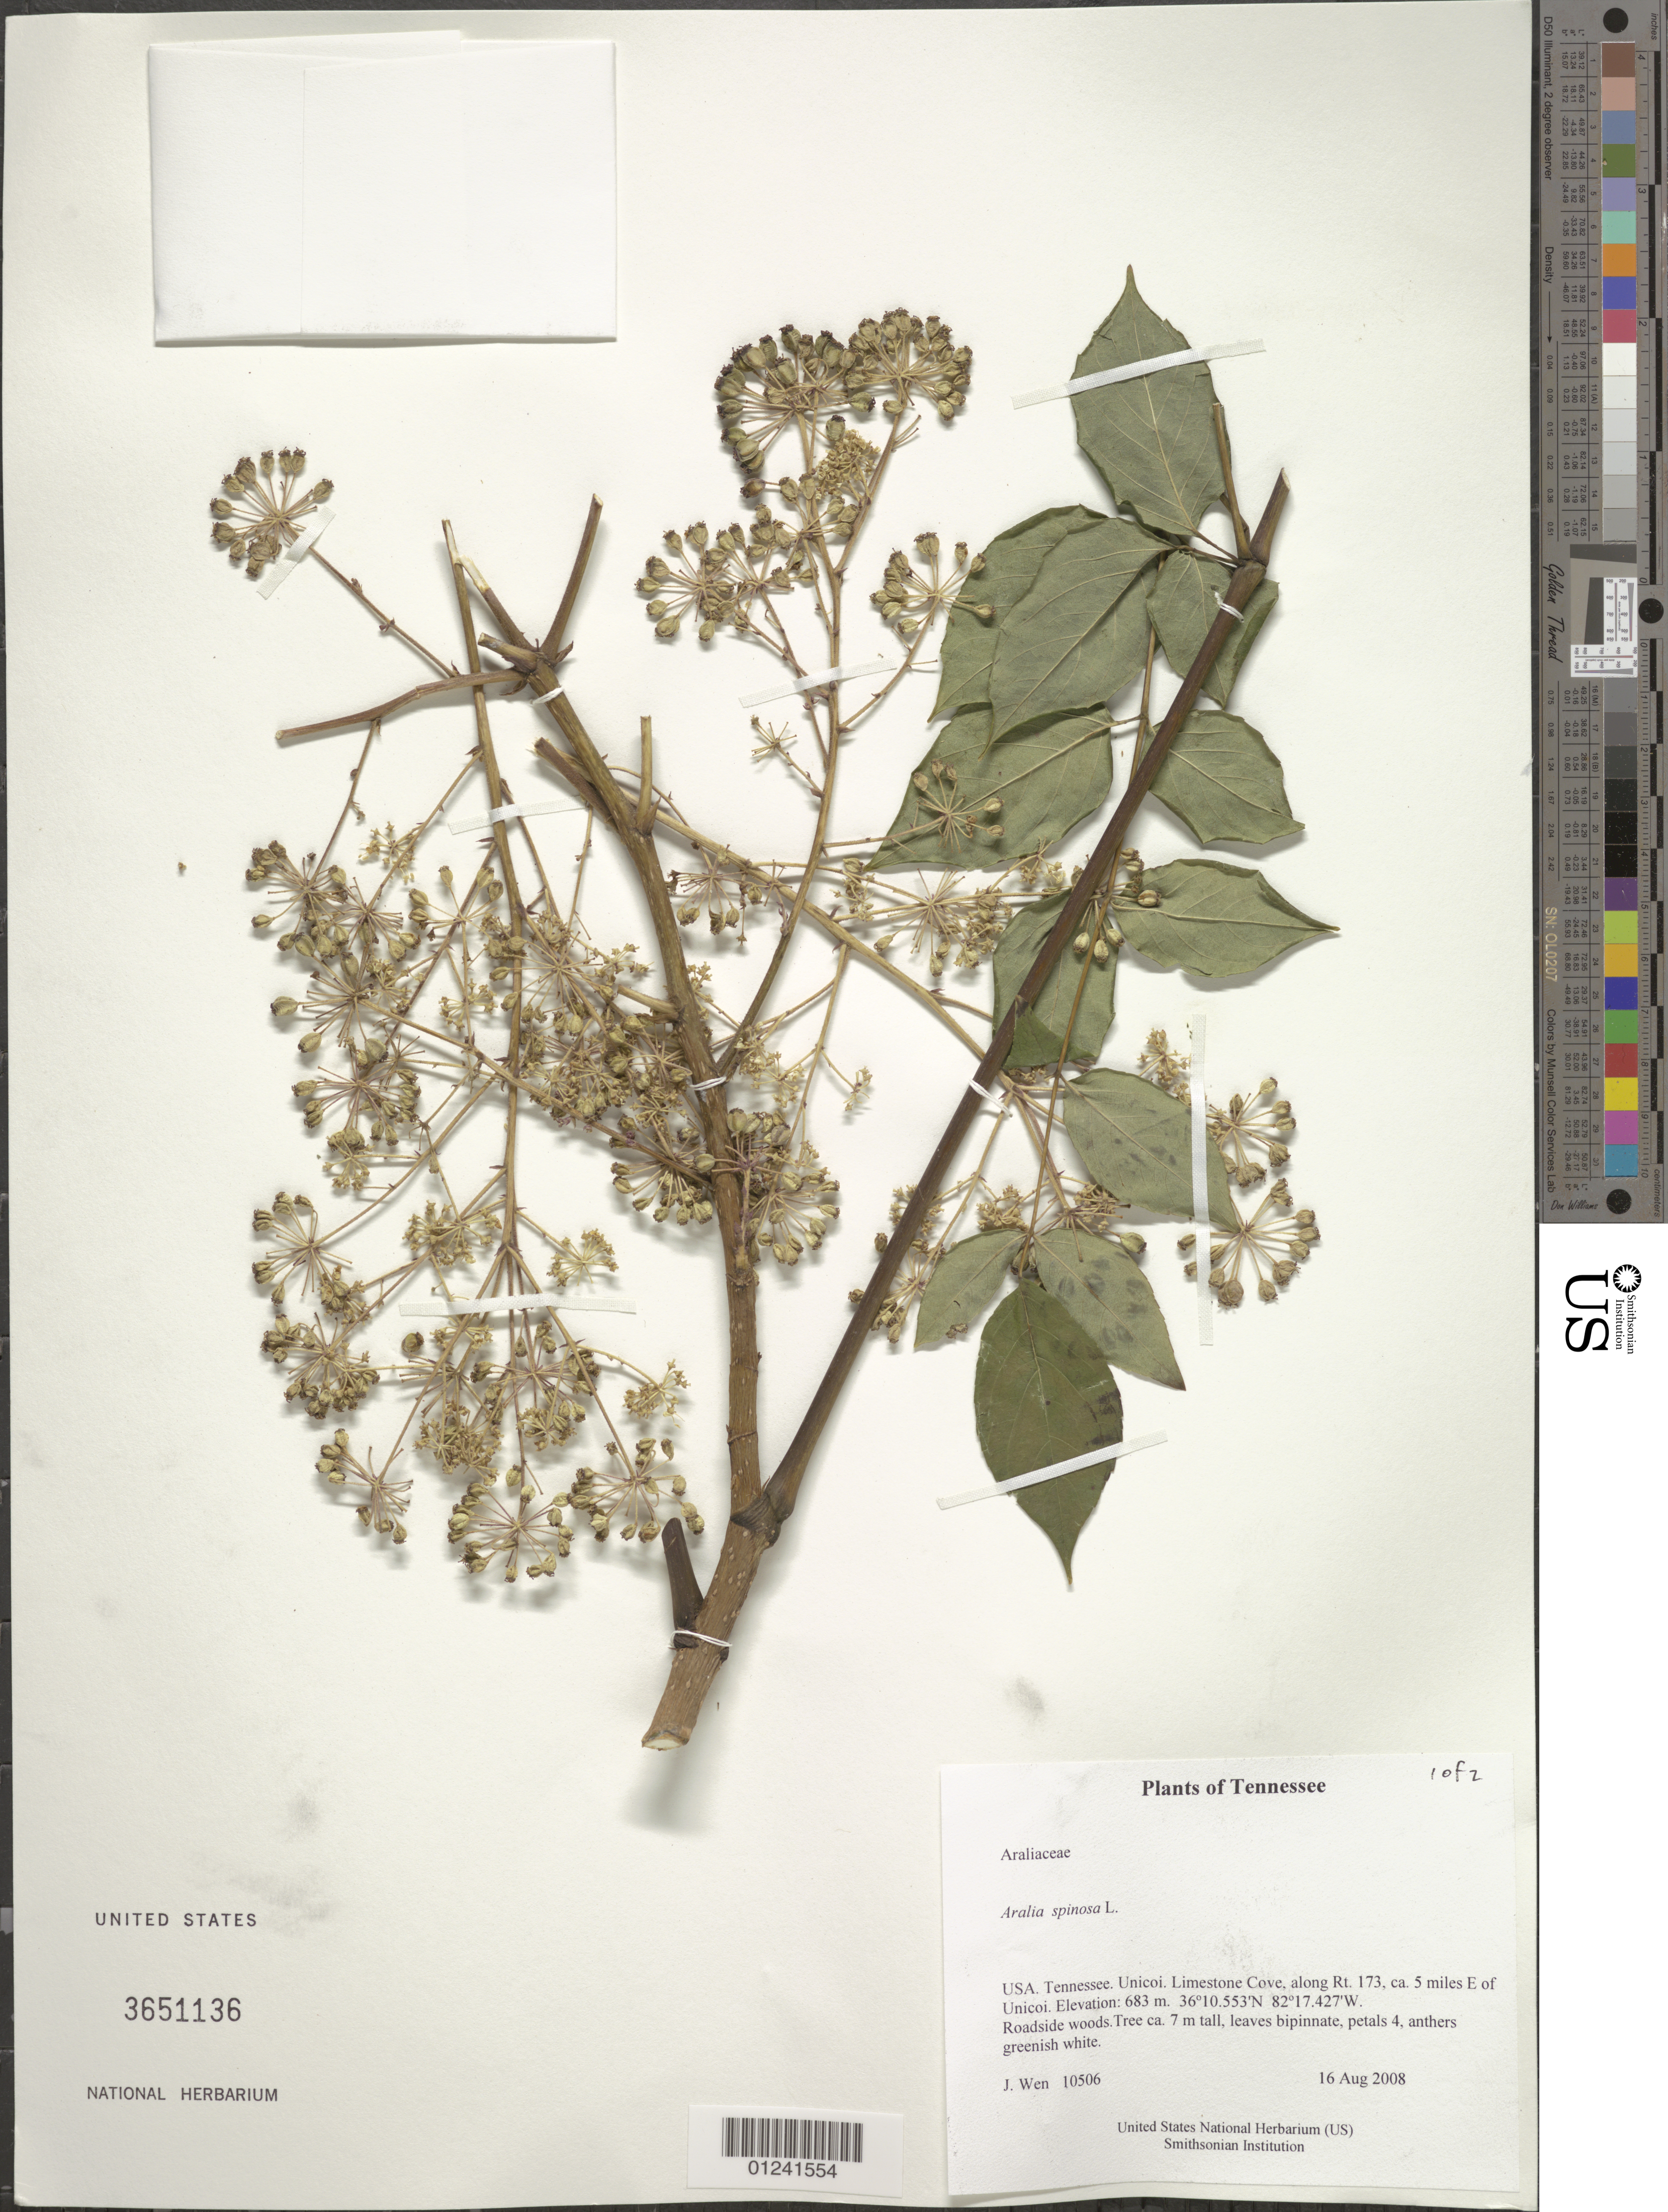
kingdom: Plantae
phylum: Tracheophyta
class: Magnoliopsida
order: Apiales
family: Araliaceae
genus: Aralia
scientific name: Aralia spinosa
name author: L.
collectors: J. Wen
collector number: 10506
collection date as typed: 16 Aug 2008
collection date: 2008-08-16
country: United States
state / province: Tennessee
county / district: Unicoi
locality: Limestone Cove, along Rt. 173, ca. 5 miles E of Unicoi.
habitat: Roadside woods.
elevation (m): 683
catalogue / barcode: US 3651136